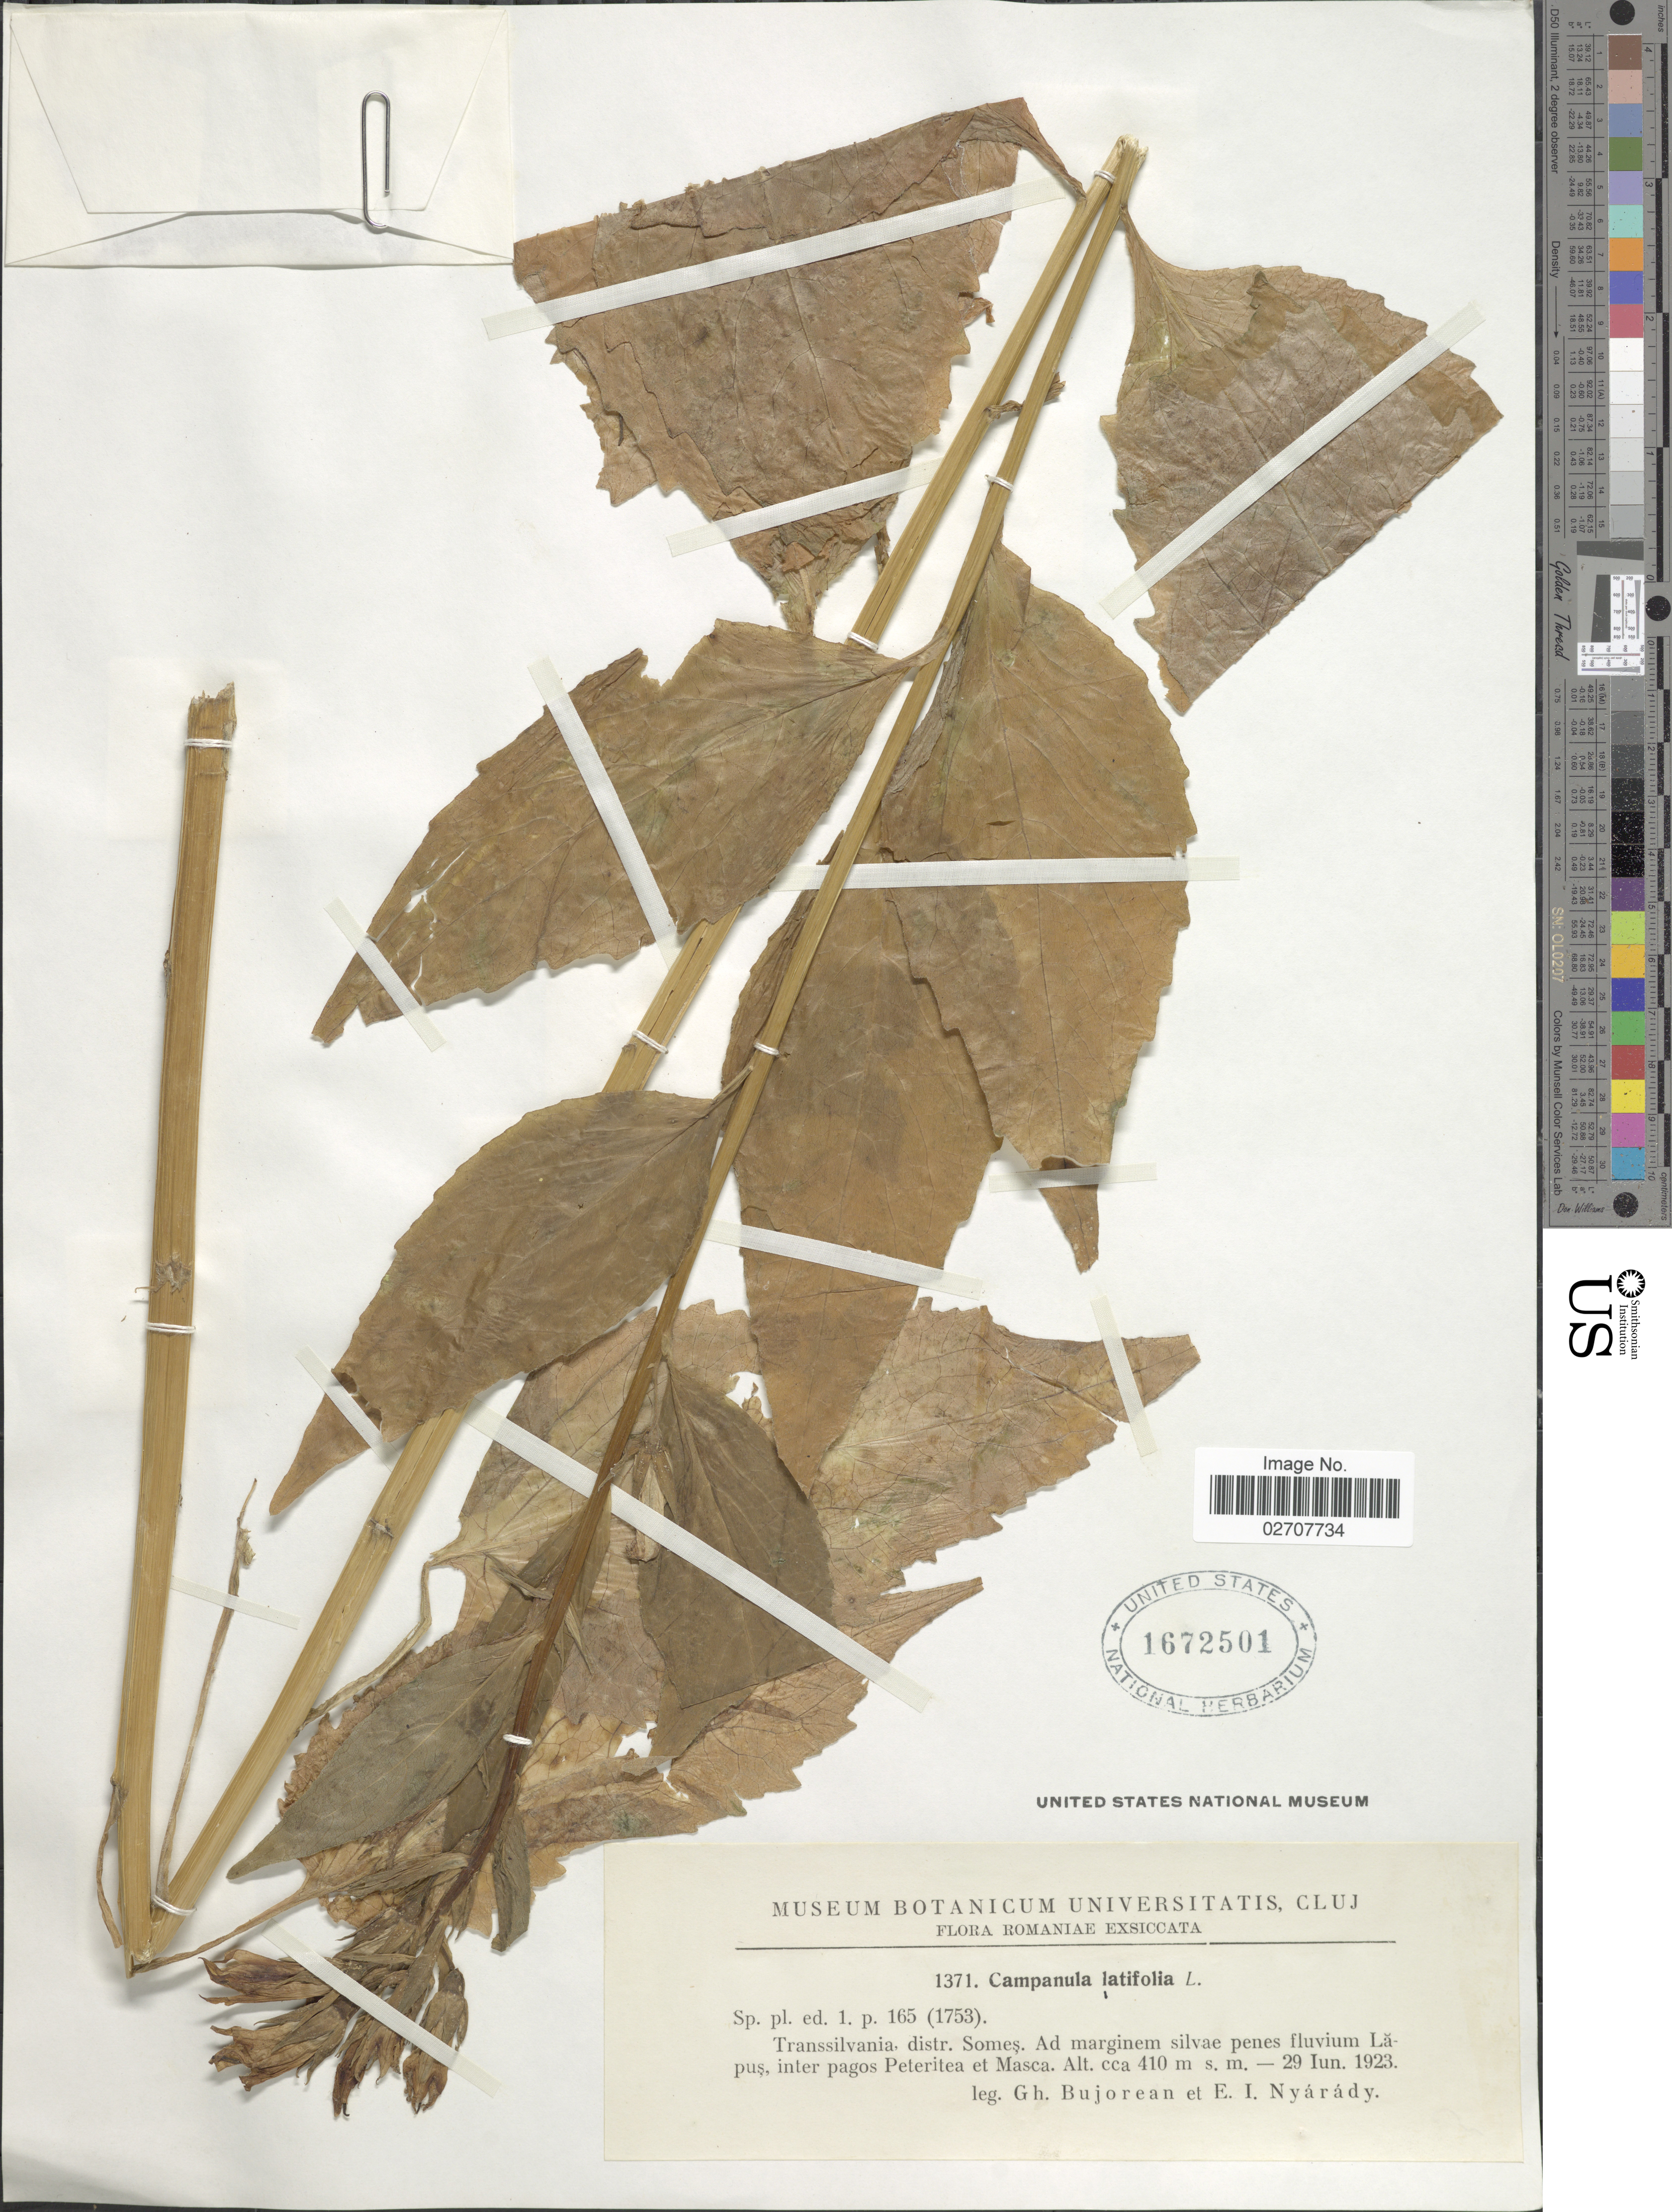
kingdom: Plantae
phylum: Tracheophyta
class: Magnoliopsida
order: Asterales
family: Campanulaceae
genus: Campanula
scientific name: Campanula latifolia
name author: L.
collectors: G. Bujorean & E. Nyárády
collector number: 1371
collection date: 1923-06-29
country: Romania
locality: Transsilvania. distr. Somes. Ad marginem silvae fluvium Lapus, inter pagos Peteritea et Masca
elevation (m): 410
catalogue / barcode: US 1672501